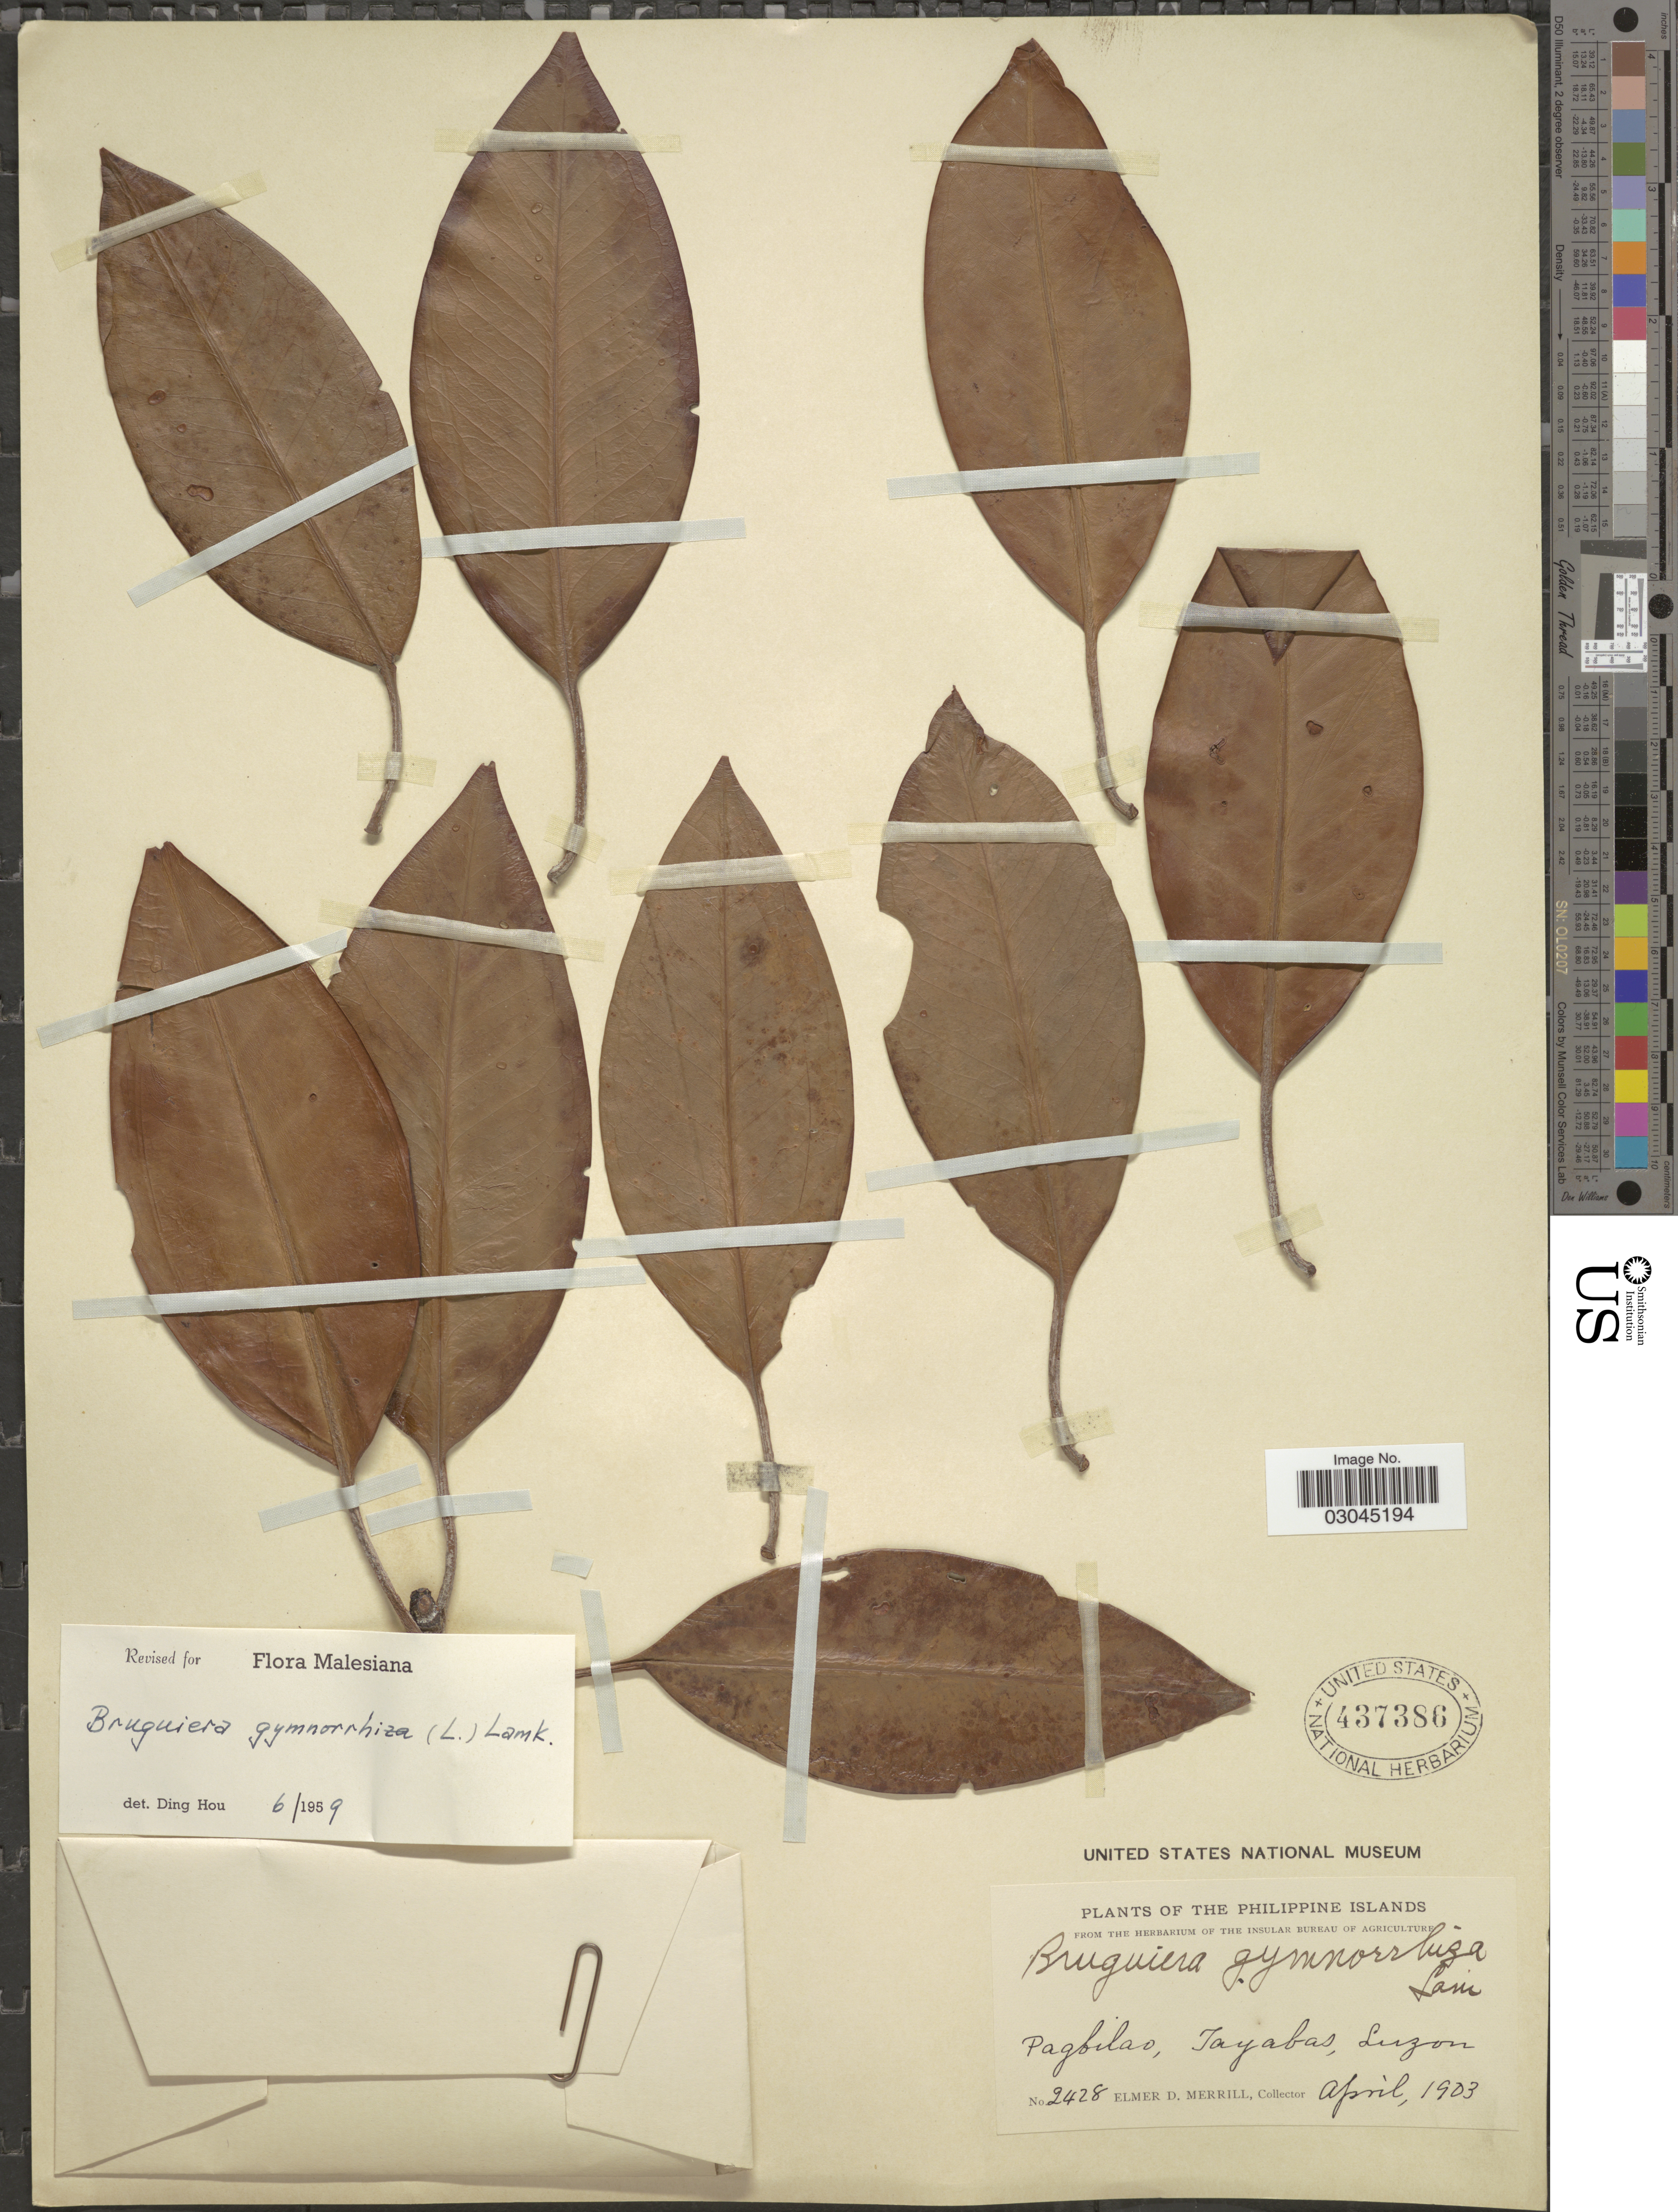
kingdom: Plantae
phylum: Tracheophyta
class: Magnoliopsida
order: Malpighiales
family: Rhizophoraceae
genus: Bruguiera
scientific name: Bruguiera gymnorhiza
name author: (L.) Savigny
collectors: E. D. Merrill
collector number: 2428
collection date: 1903-04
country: Philippines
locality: Pagbilao, Tayabas, Luzon.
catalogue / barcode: US 437386